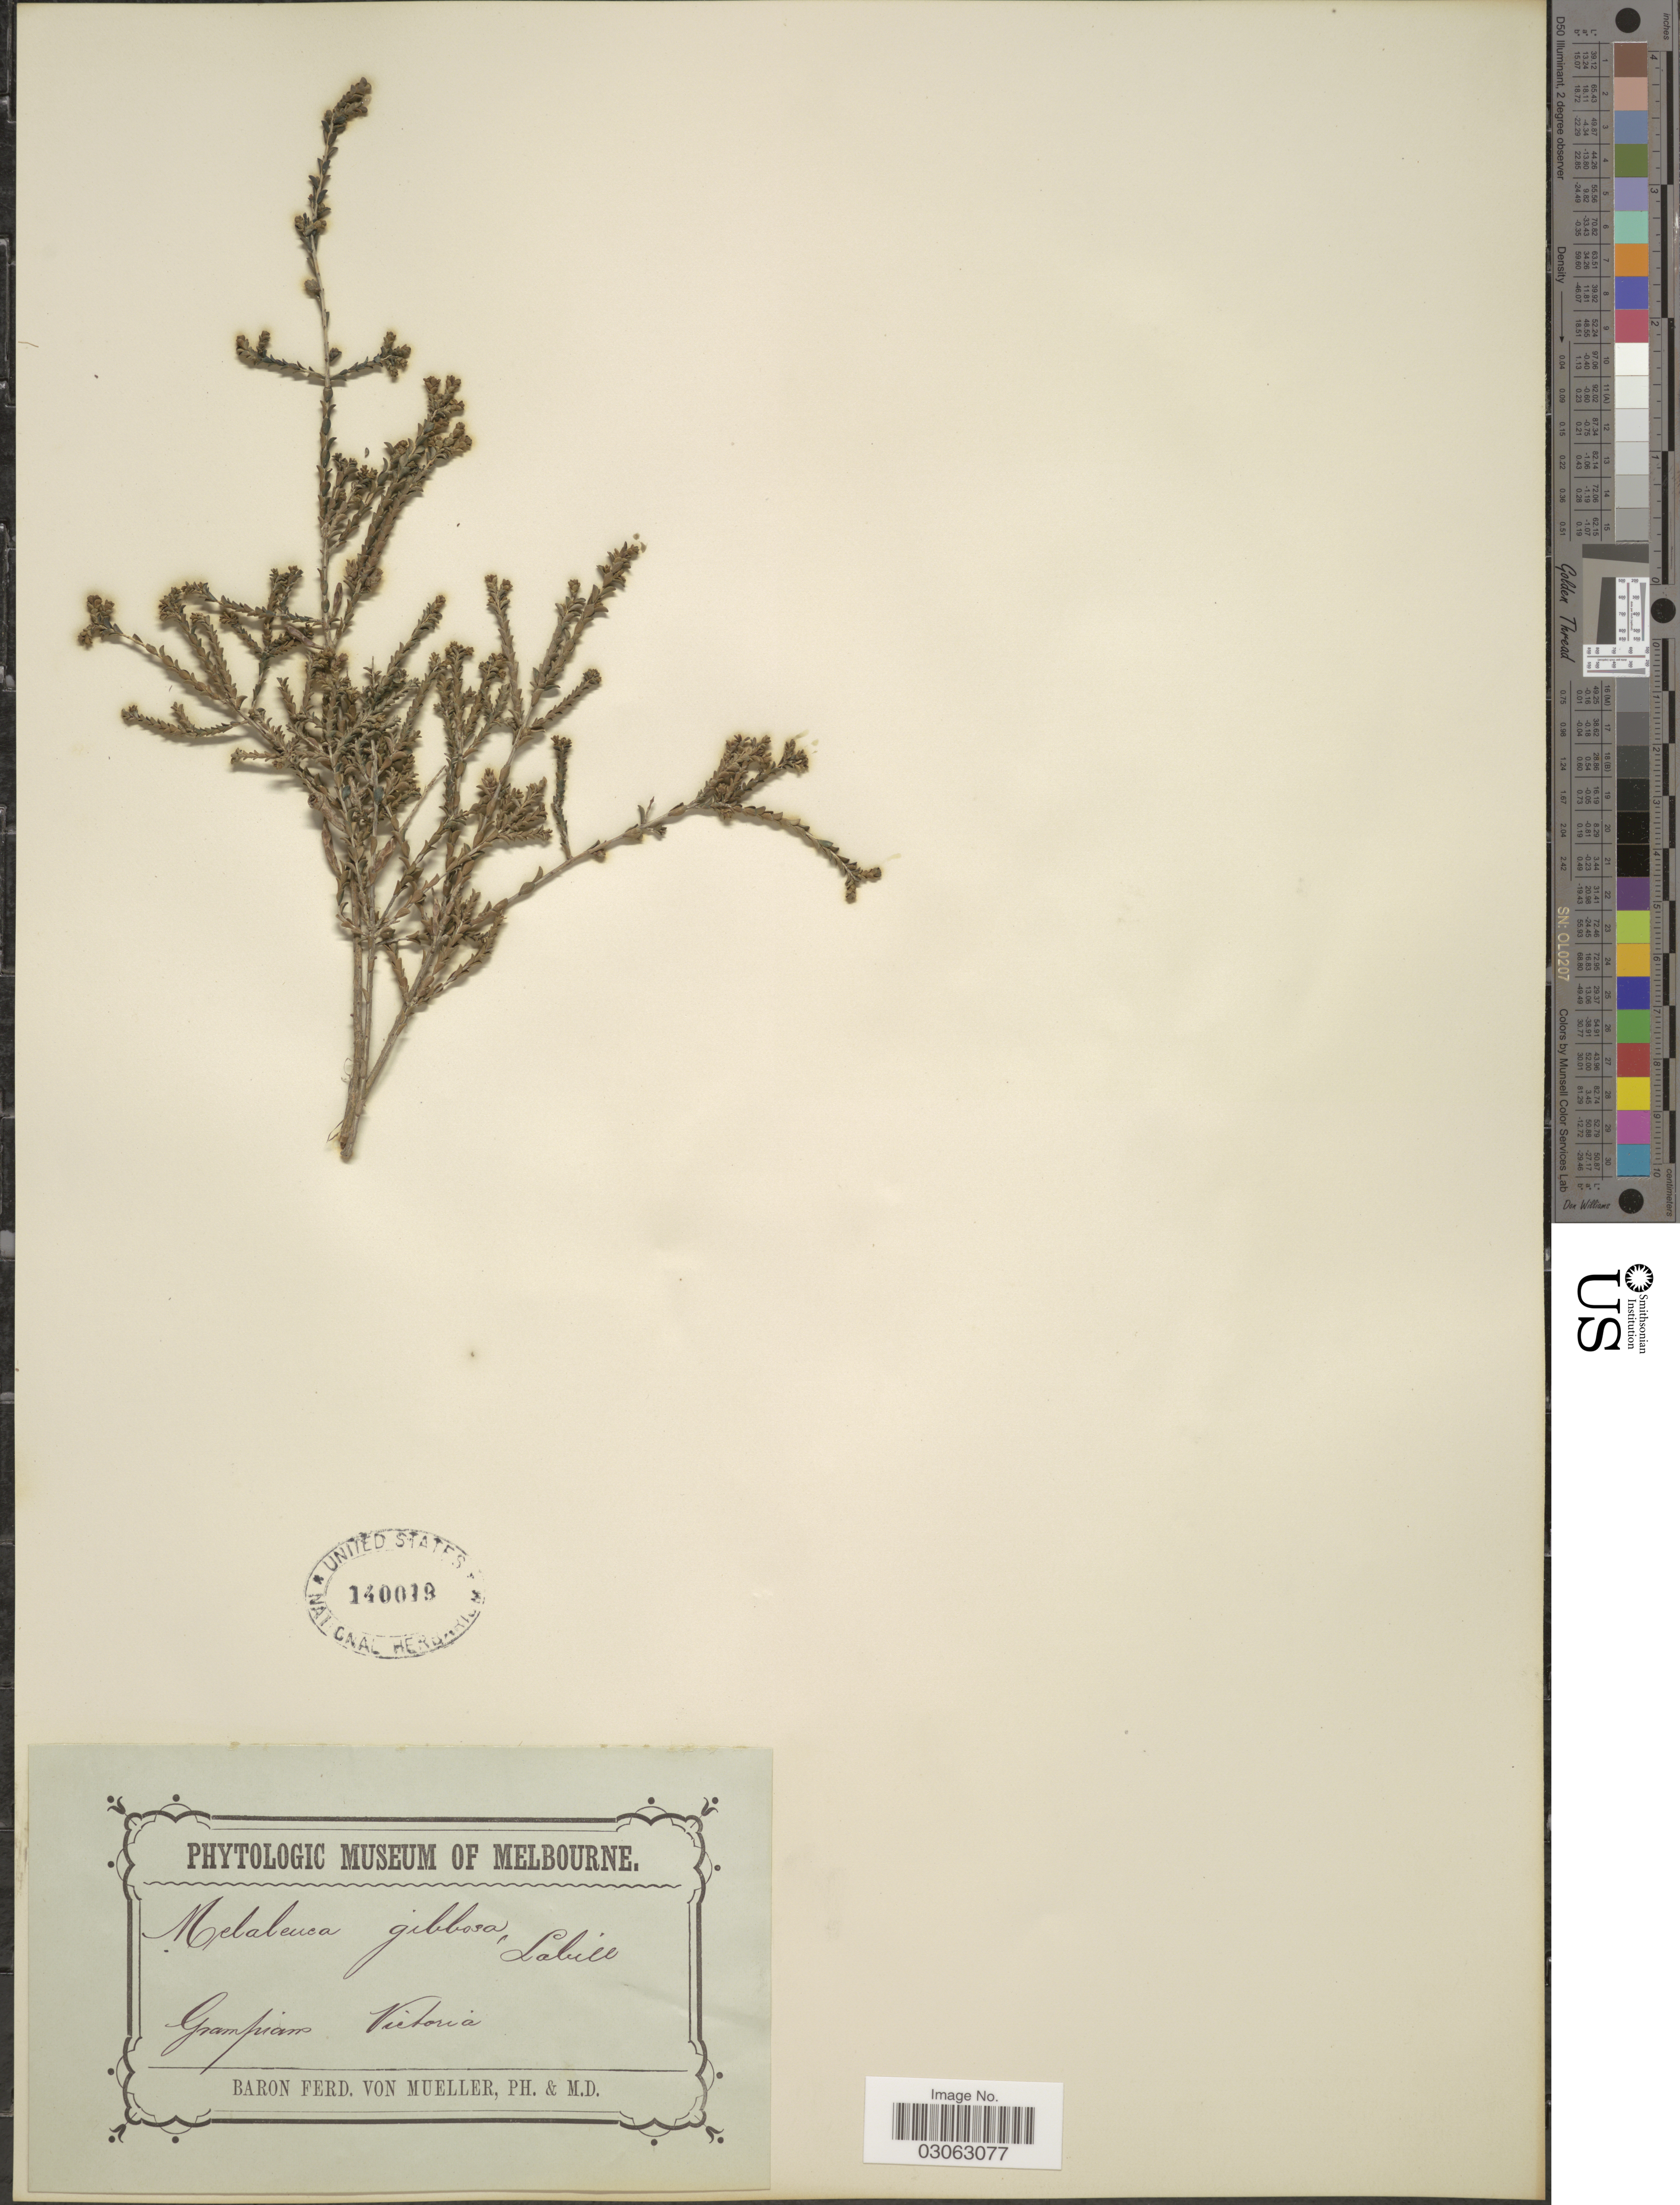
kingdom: Plantae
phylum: Tracheophyta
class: Magnoliopsida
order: Myrtales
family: Myrtaceae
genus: Melaleuca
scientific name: Melaleuca gibbosa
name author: Labill.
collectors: F. Mueller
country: Australia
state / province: Victoria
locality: Grampians. Victoria.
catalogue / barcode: US 140019